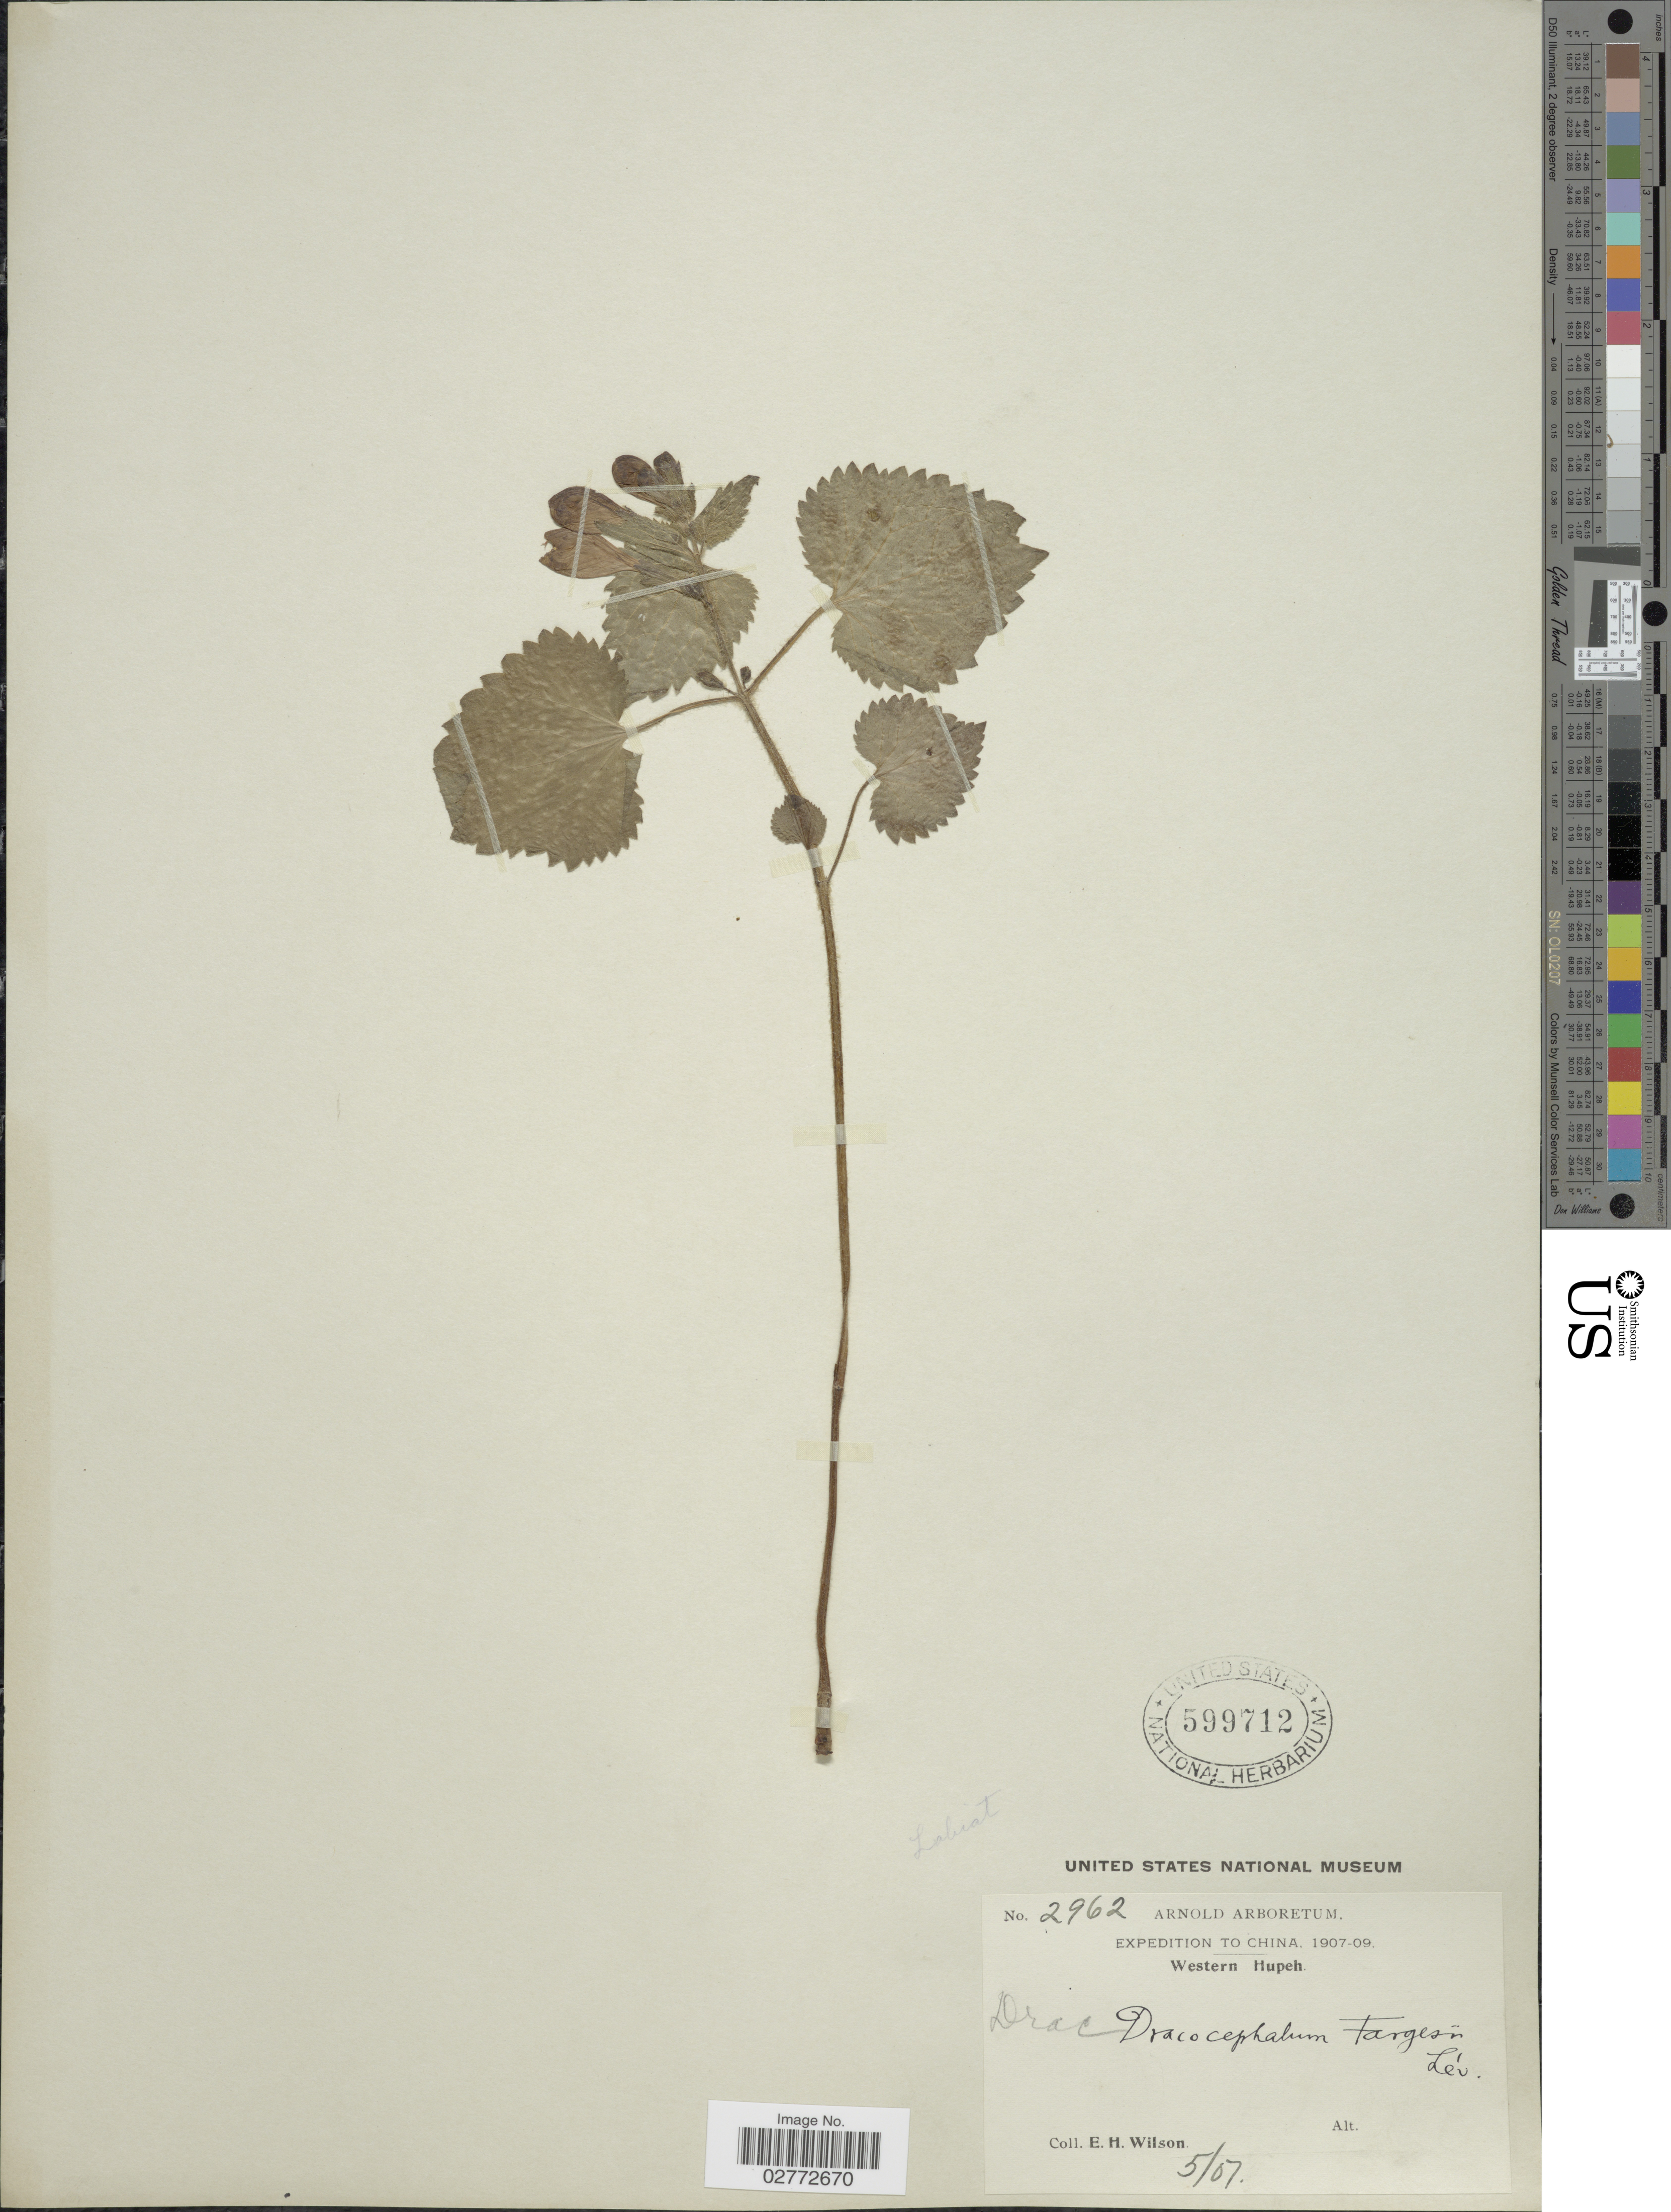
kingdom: Plantae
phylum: Tracheophyta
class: Magnoliopsida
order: Lamiales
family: Lamiaceae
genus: Dracocephalum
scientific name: Dracocephalum fargesii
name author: H. Lév.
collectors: E. Wilson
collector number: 2962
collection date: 1907-05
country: China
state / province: Hubei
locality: Western Hupeh.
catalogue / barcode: US 599712